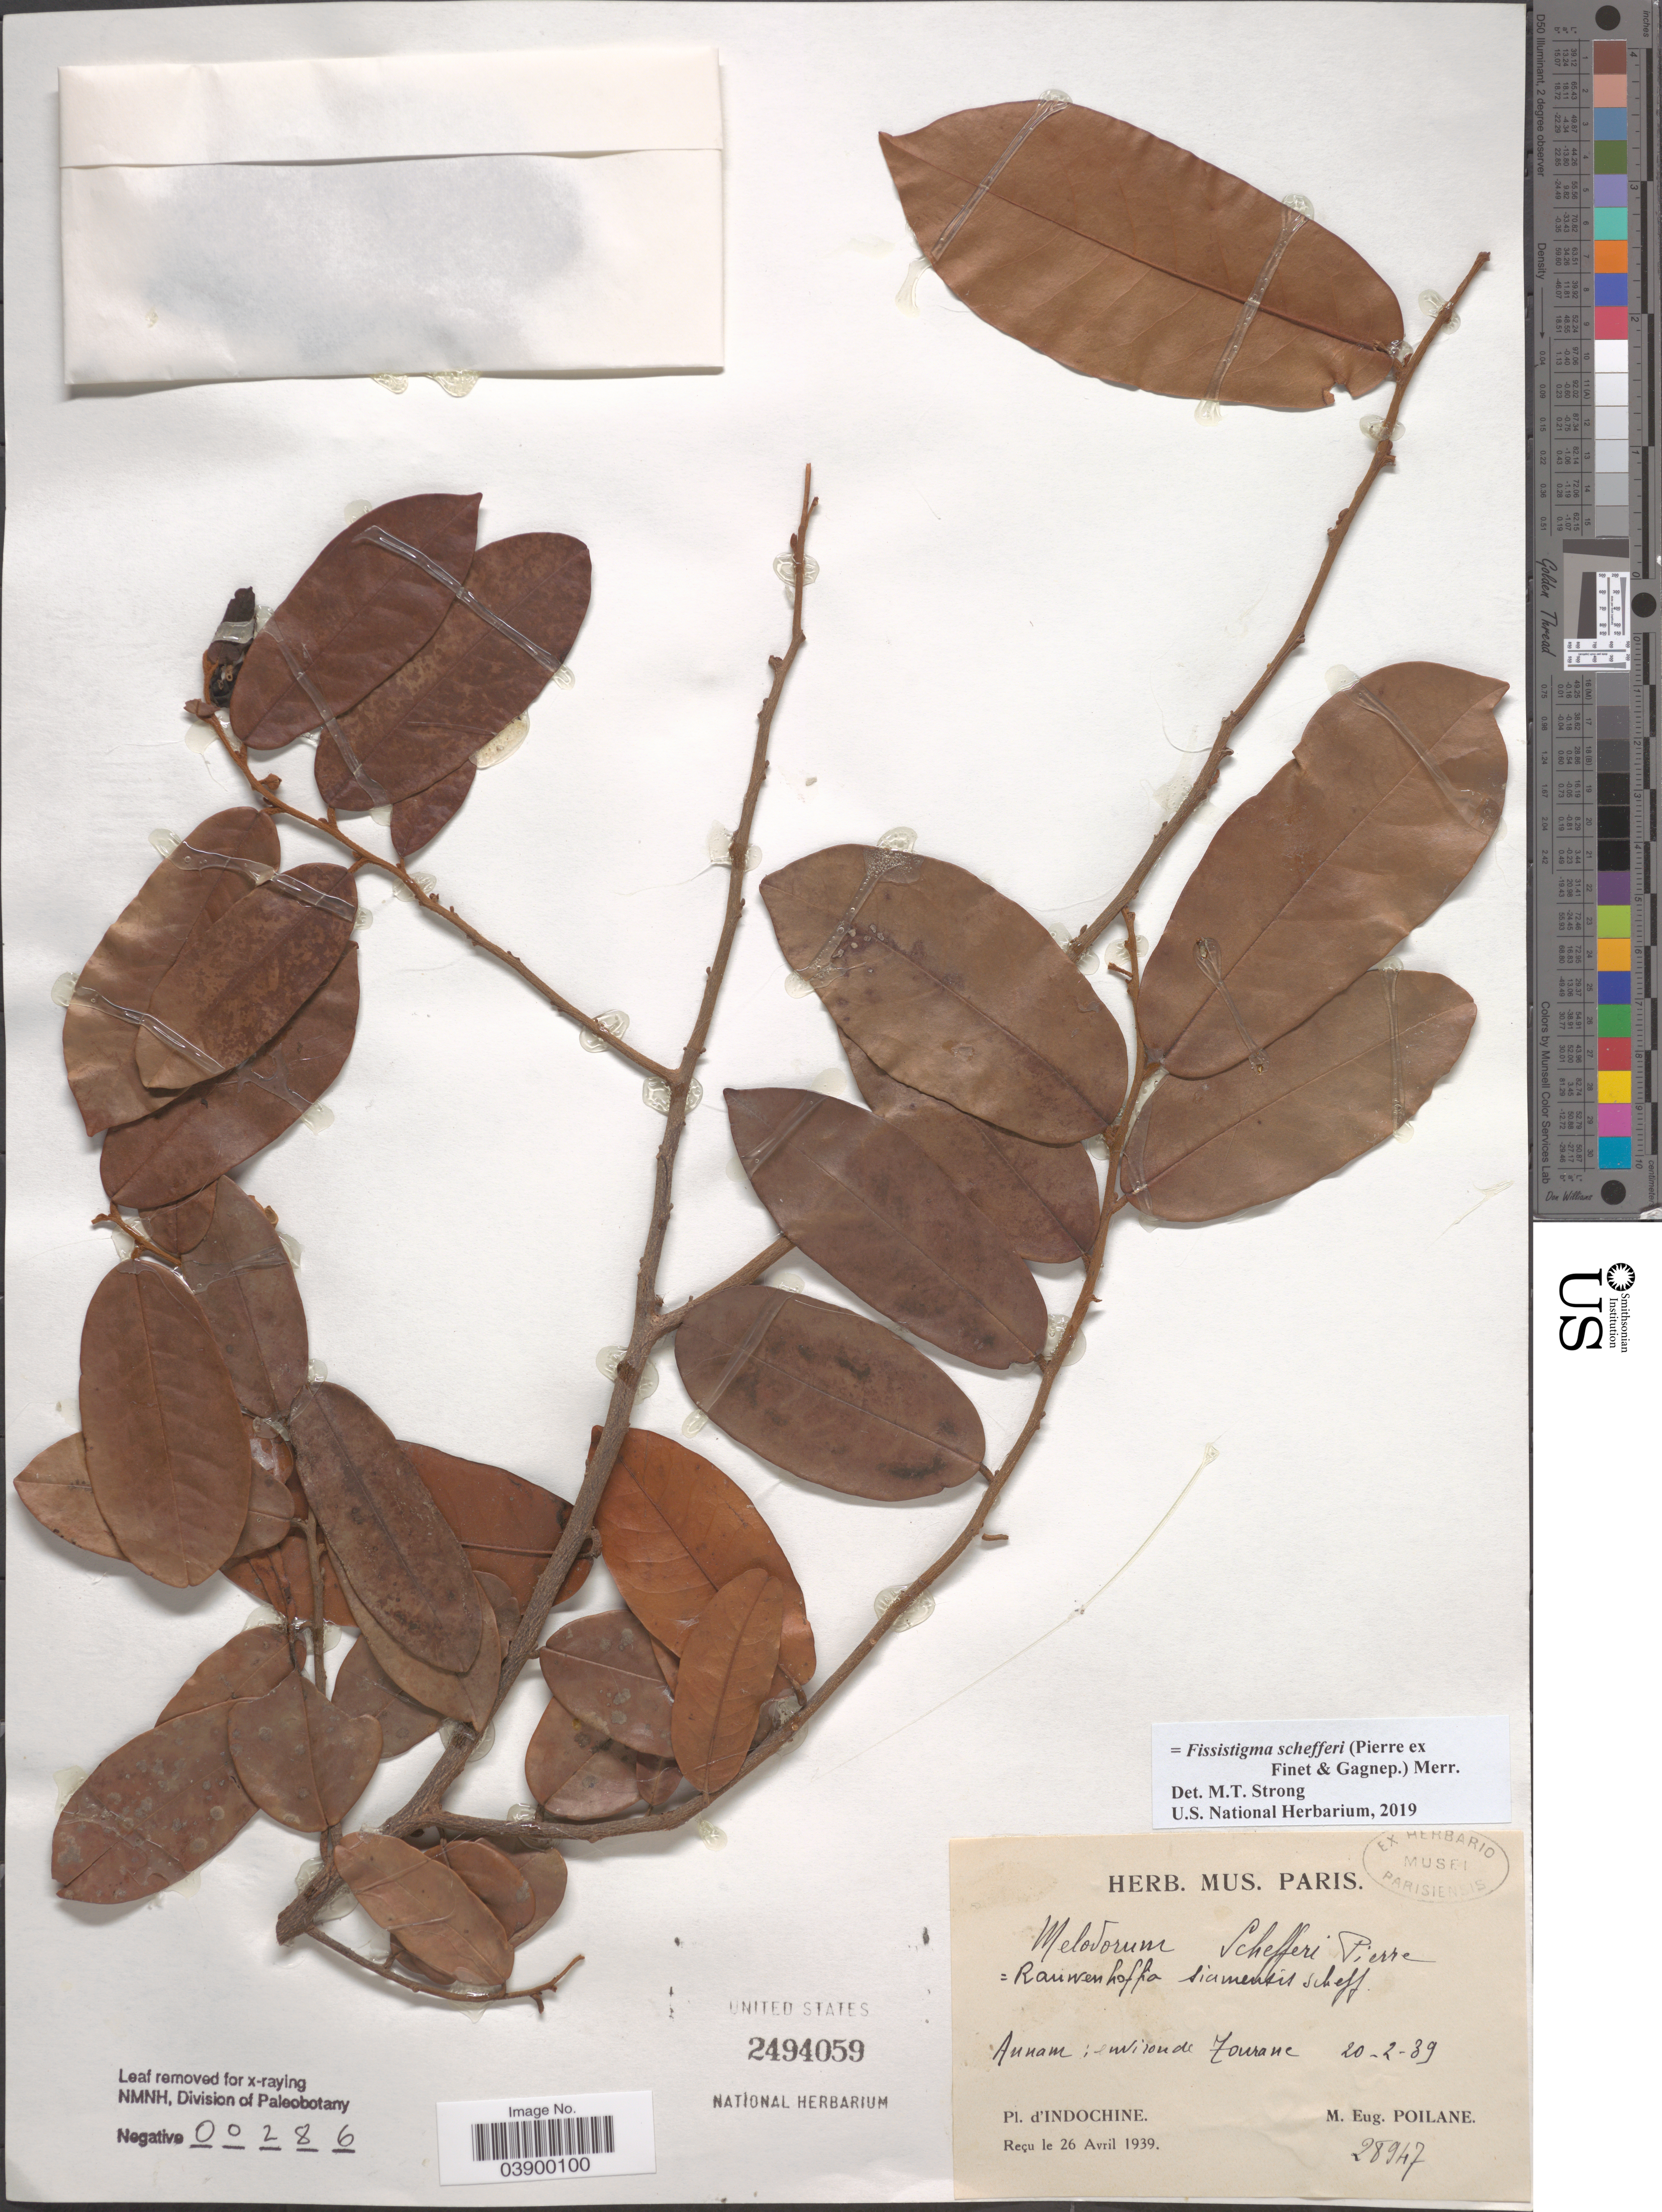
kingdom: Plantae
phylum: Tracheophyta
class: Magnoliopsida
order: Magnoliales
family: Annonaceae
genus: Fissistigma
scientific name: Fissistigma schefferi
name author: (Pierre ex Finet & Gagnep.) Merr.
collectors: M. Poilane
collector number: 28947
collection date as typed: Transcribed d/m/y: 20/2/39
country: Vietnam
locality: Annam: Wironde Tourane. Indochine.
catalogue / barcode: US 2494059